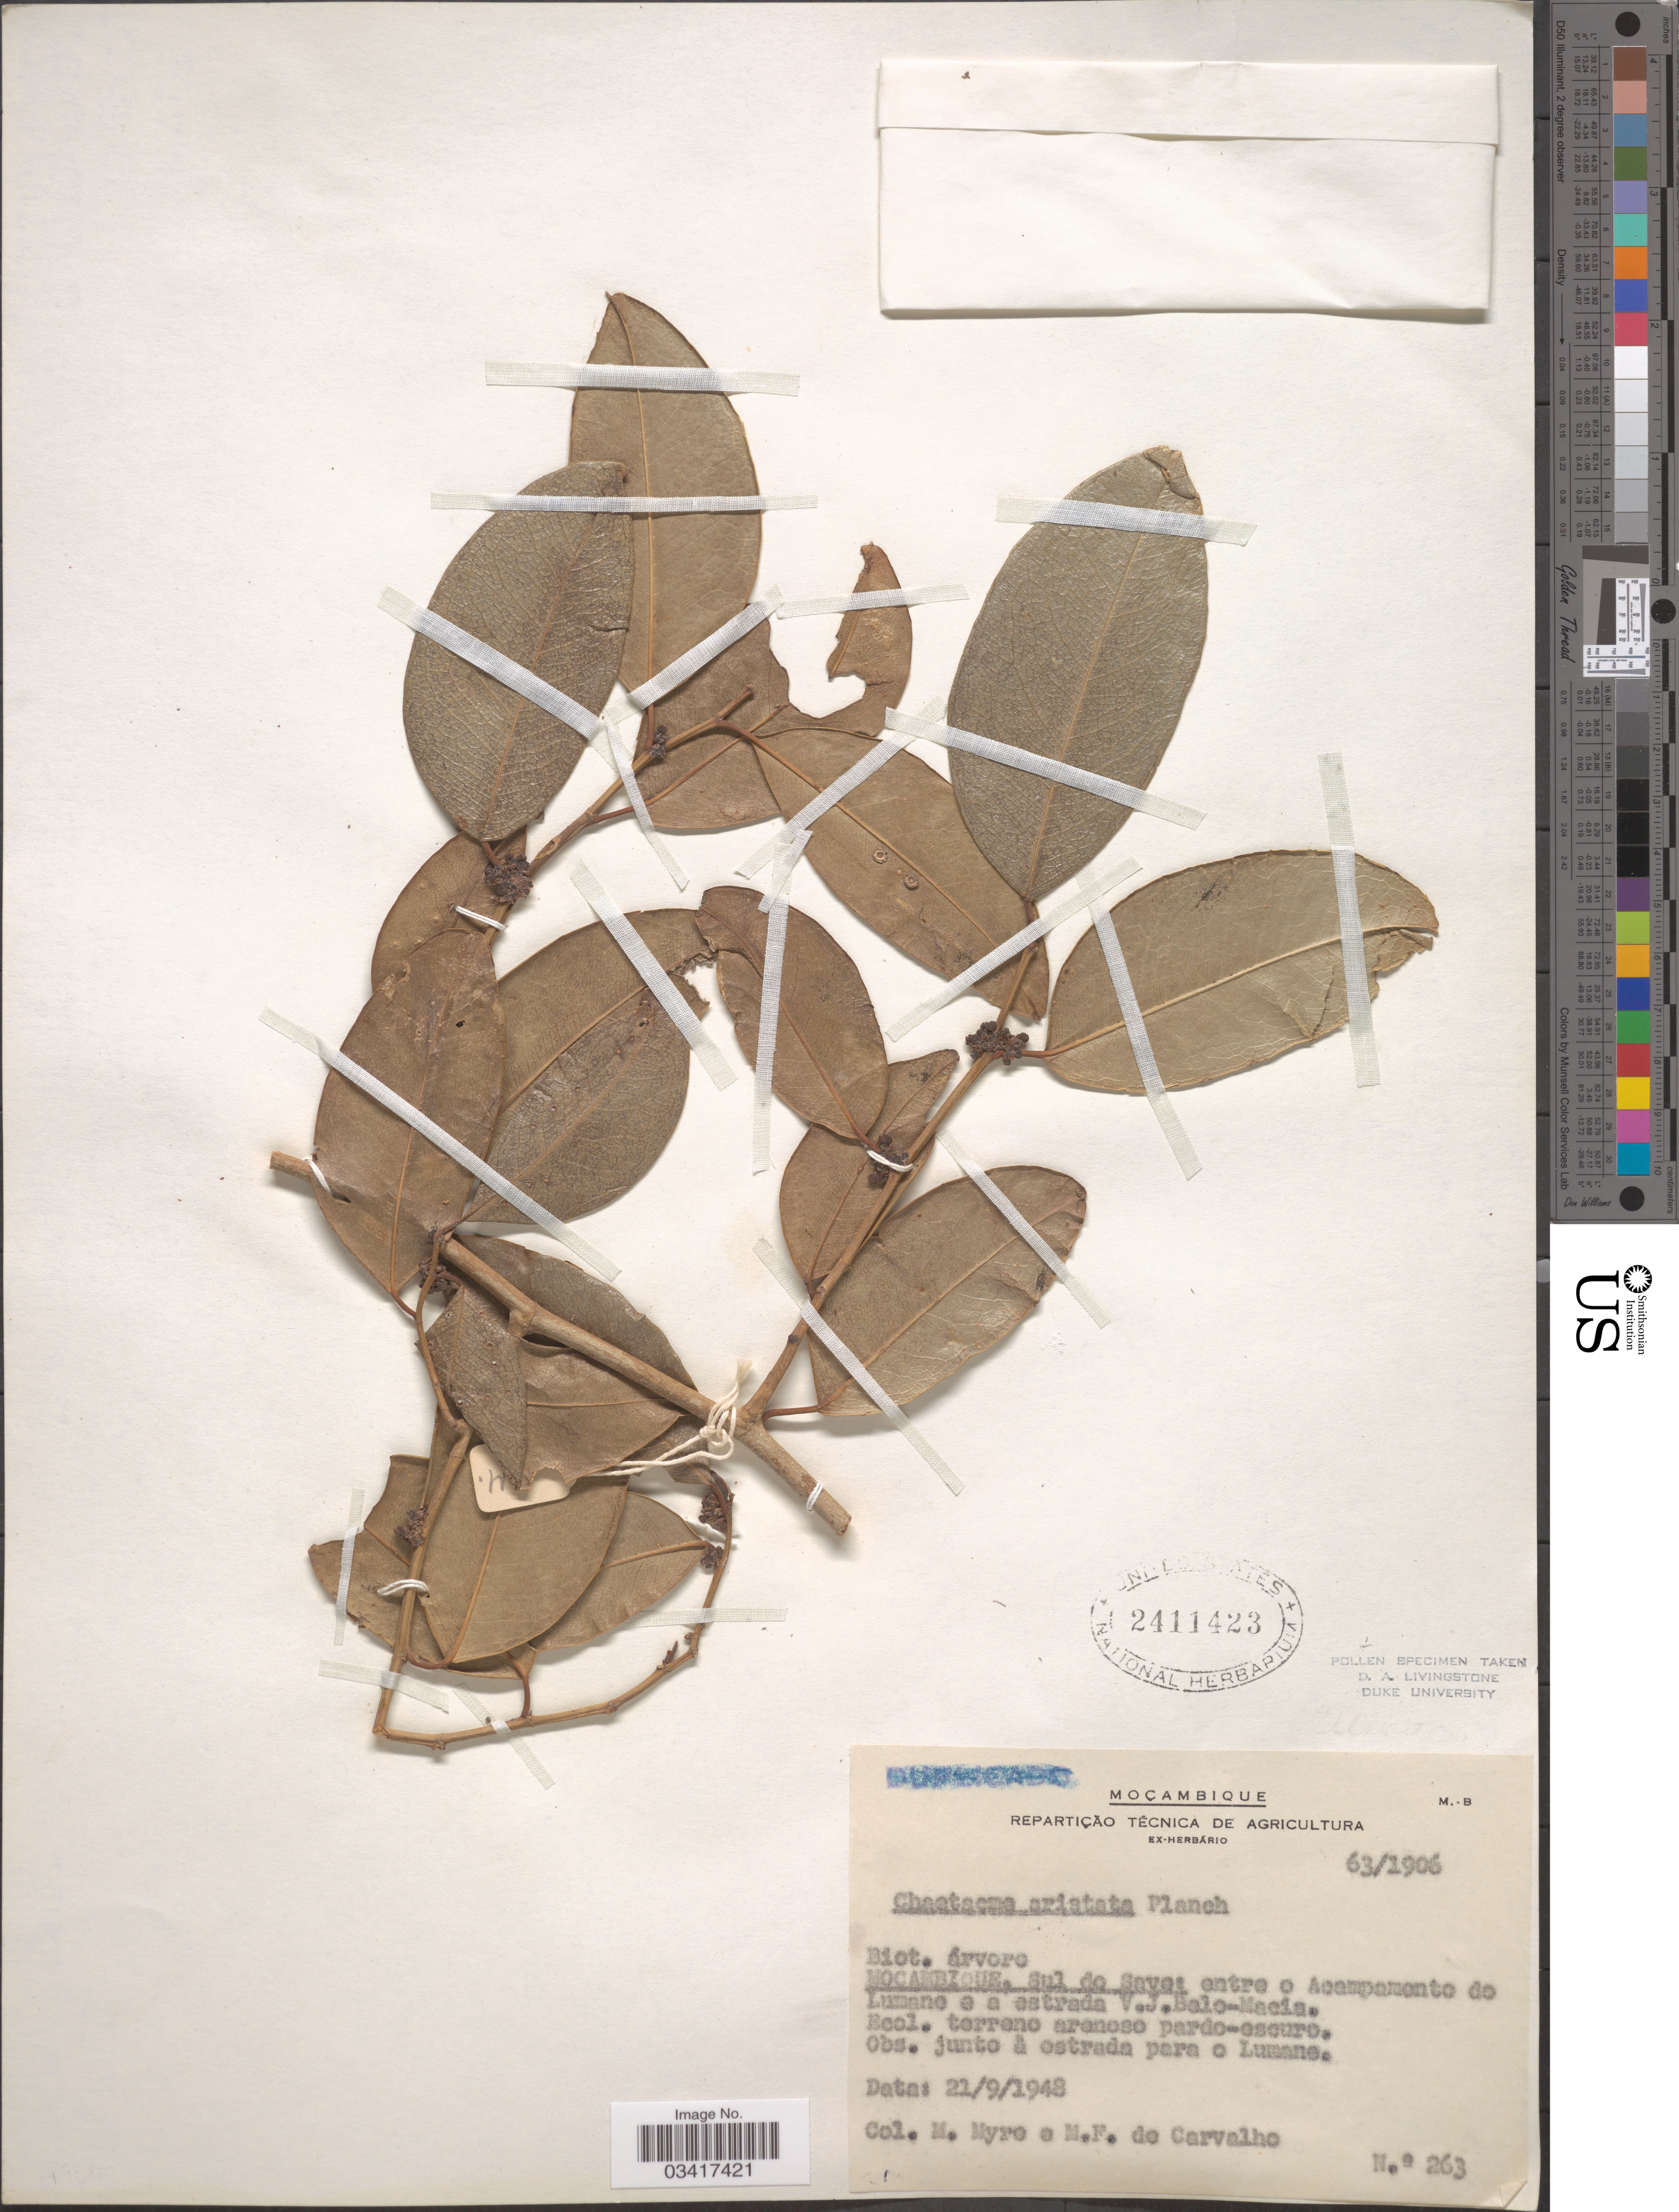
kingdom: Plantae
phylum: Tracheophyta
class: Magnoliopsida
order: Rosales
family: Cannabaceae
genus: Chaetachme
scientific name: Chaetachme aristata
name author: Planch.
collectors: Myre, M. & M. F. Carvalho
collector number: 263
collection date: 1948-09-21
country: Mozambique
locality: Sul do Save: entre o Acampamento de Lumano e a estrada V.J. Balo-Macia.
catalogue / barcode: US 2411423